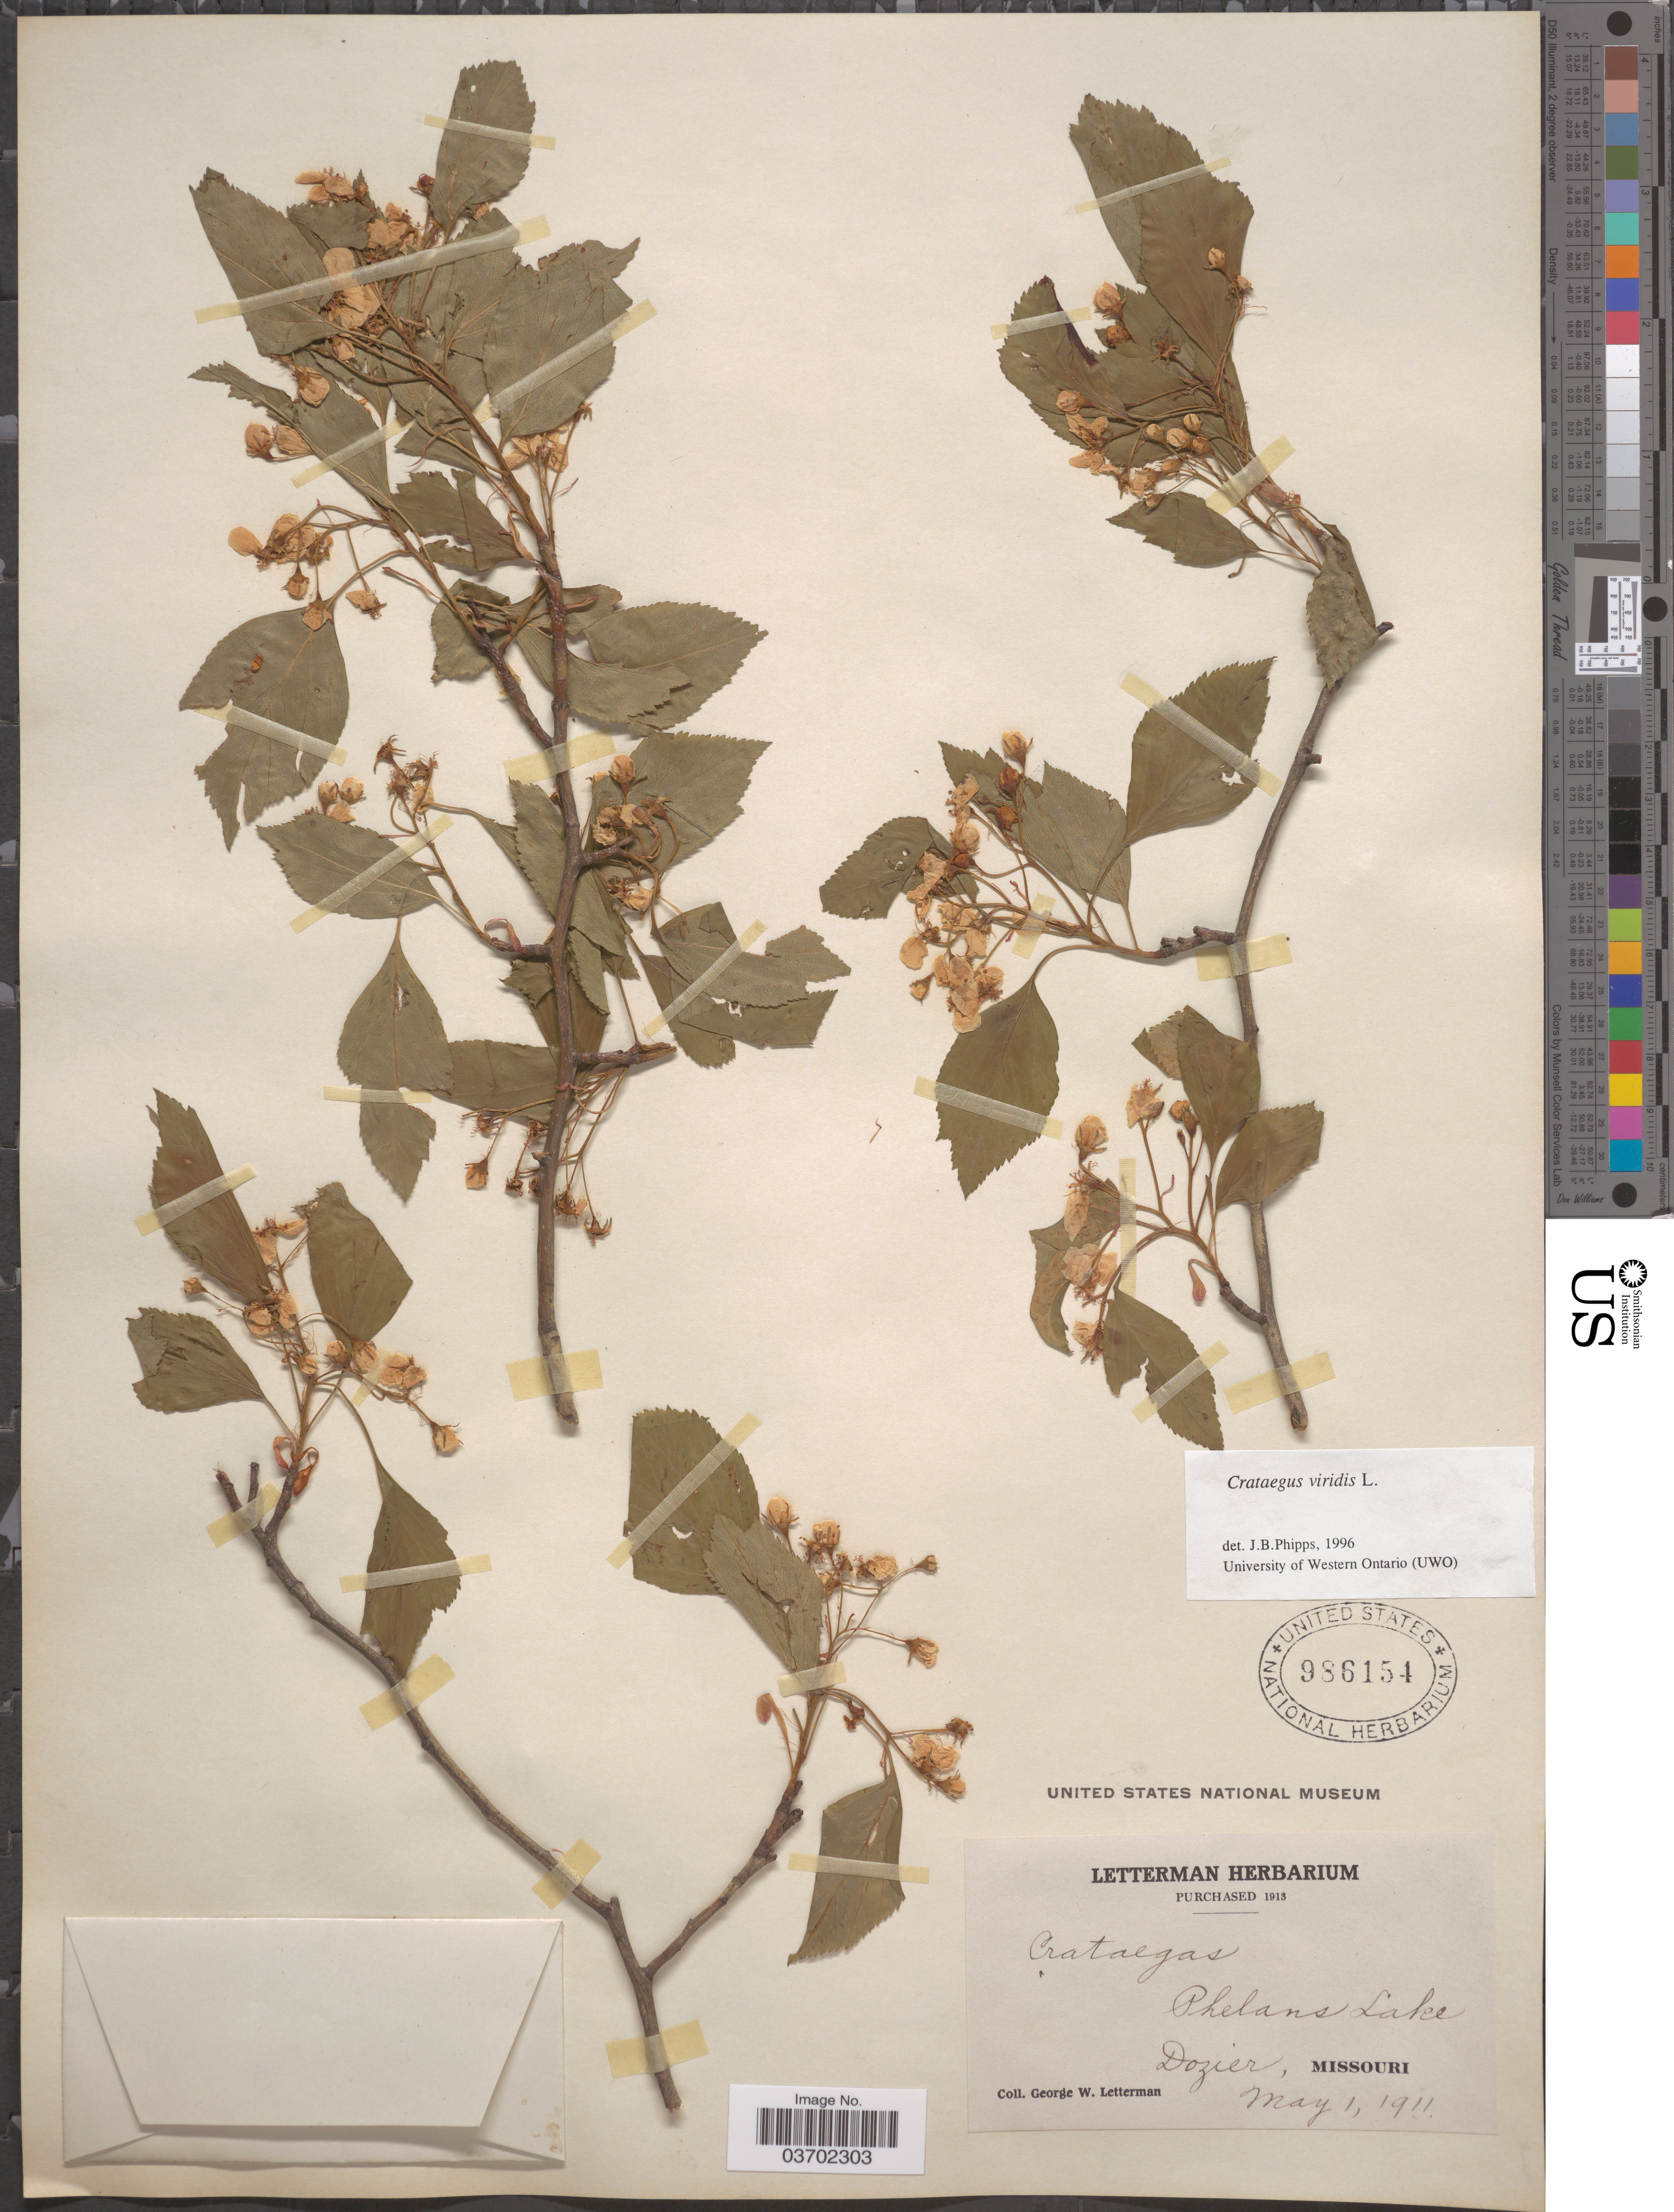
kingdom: Plantae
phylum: Tracheophyta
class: Magnoliopsida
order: Rosales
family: Rosaceae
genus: Crataegus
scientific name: Crataegus viridis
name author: L.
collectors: G. W. Letterman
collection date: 1911-05-01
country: United States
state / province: Missouri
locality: Phelans Lake. Dozier.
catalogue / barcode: US 986154